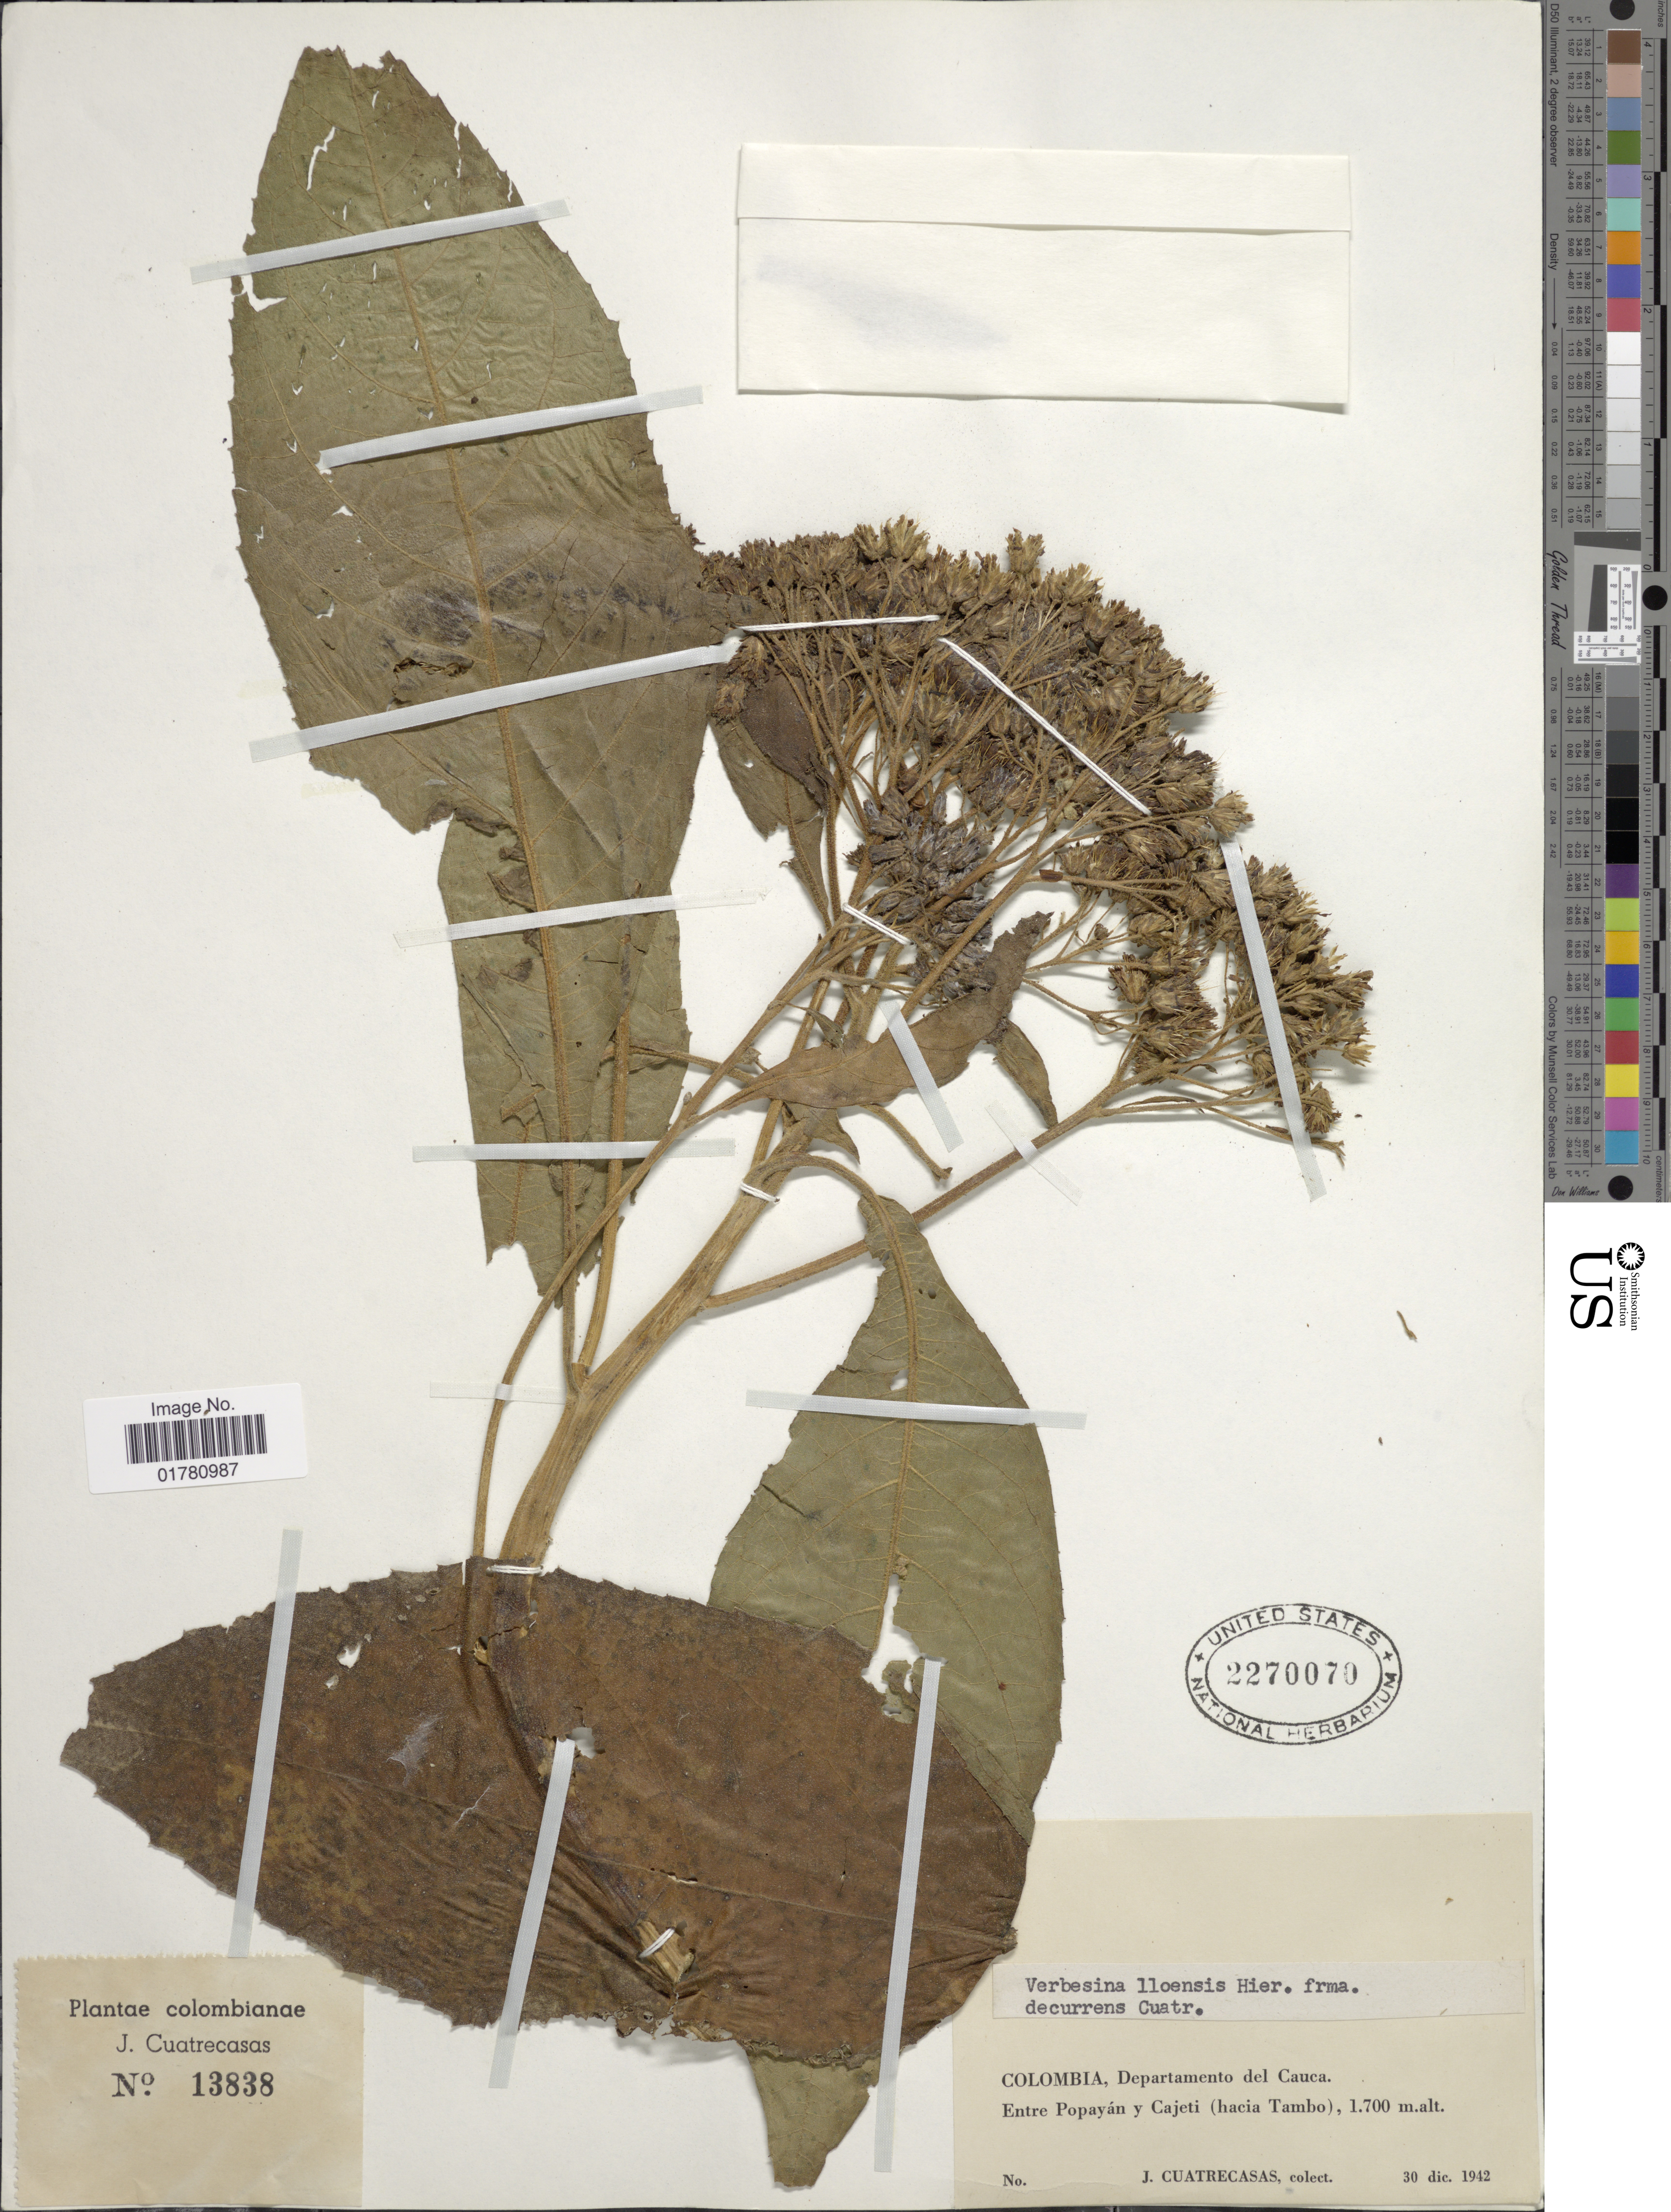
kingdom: Plantae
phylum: Tracheophyta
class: Magnoliopsida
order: Asterales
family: Asteraceae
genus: Verbesina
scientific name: Verbesina lloensis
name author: Hieron.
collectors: J. Cuatrecasas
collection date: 1942-12-30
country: Colombia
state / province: Cauca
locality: Departamento del Cauca. Entre Popayán y Cajeti (hacia Tambo)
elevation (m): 1700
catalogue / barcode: US 2270070